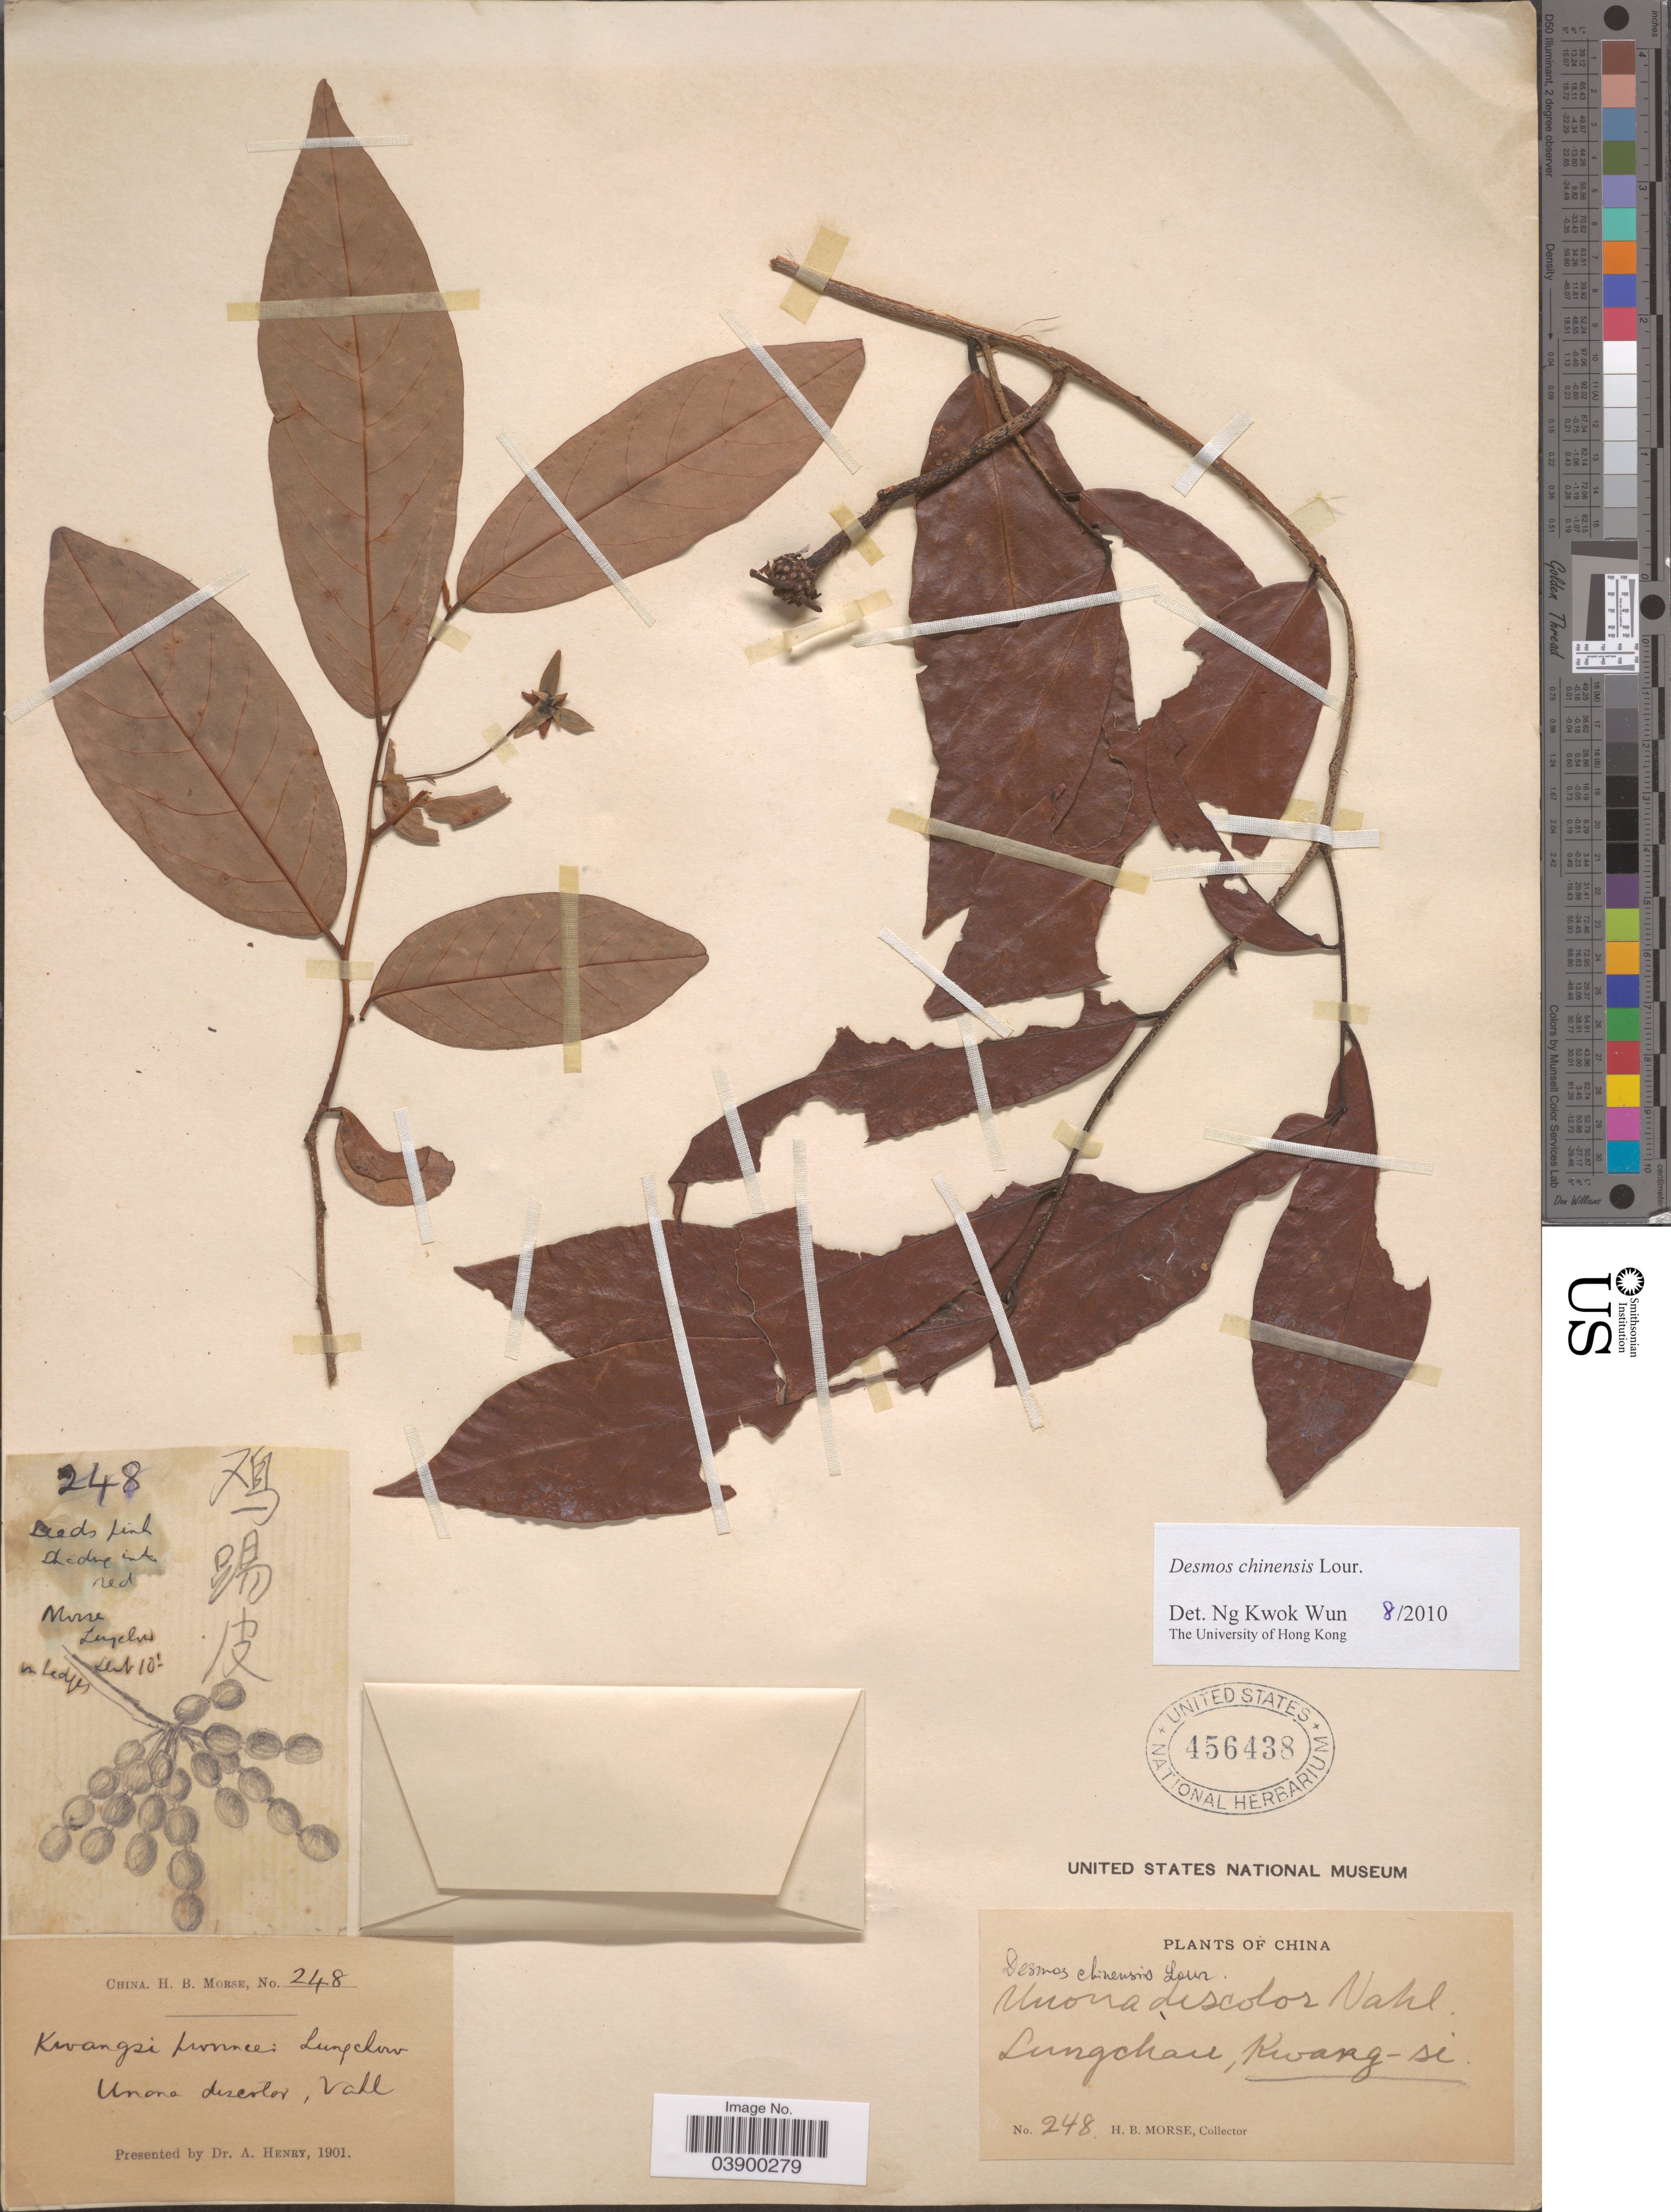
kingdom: Plantae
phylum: Tracheophyta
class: Magnoliopsida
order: Magnoliales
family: Annonaceae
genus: Desmos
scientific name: Desmos chinensis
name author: Lour.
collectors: H. Morse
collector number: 248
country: China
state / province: Guangxi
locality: Lungchau, Kwangsi Province.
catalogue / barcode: US 456438